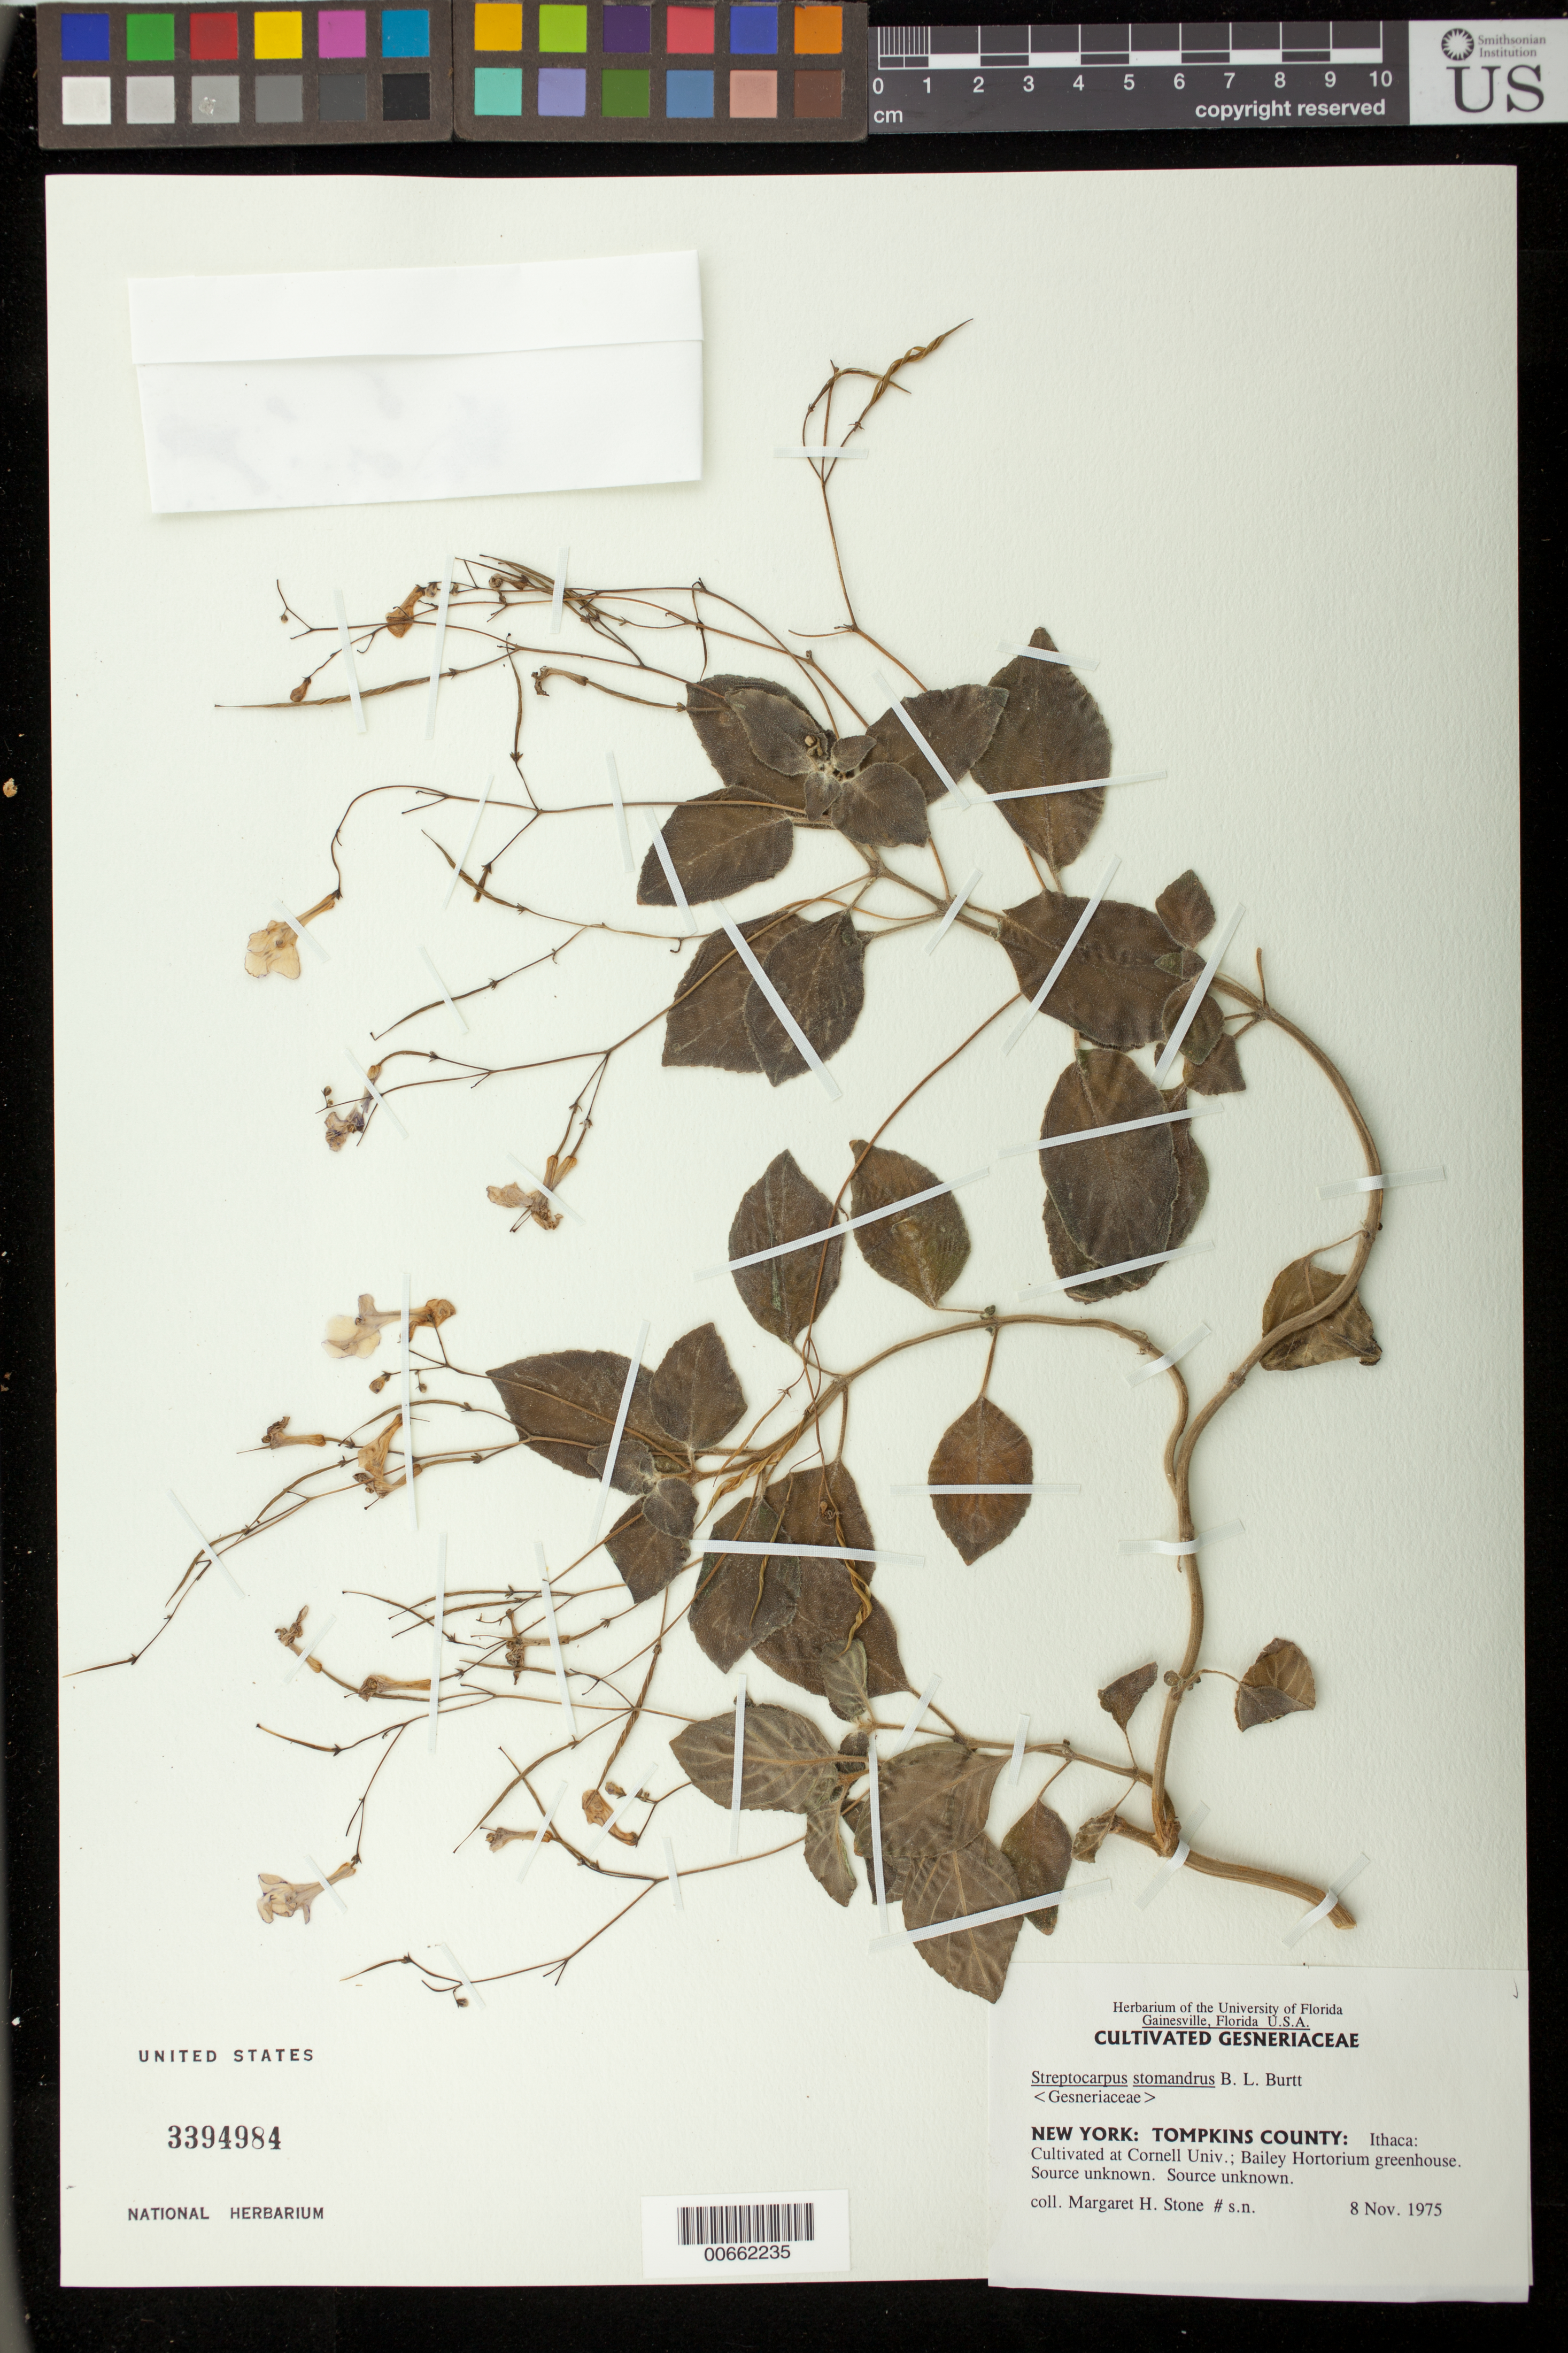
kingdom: Plantae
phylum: Tracheophyta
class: Magnoliopsida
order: Lamiales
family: Gesneriaceae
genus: Streptocarpus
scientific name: Streptocarpus stomandrus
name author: B.L. Burtt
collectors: M. Stone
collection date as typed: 08 Nov 1975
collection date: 1975-11-08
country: United States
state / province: New York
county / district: Tompkins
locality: New York: Tompkins County: Ithaca [New York]: Cultivated at Cornell University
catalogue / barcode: US 3394984